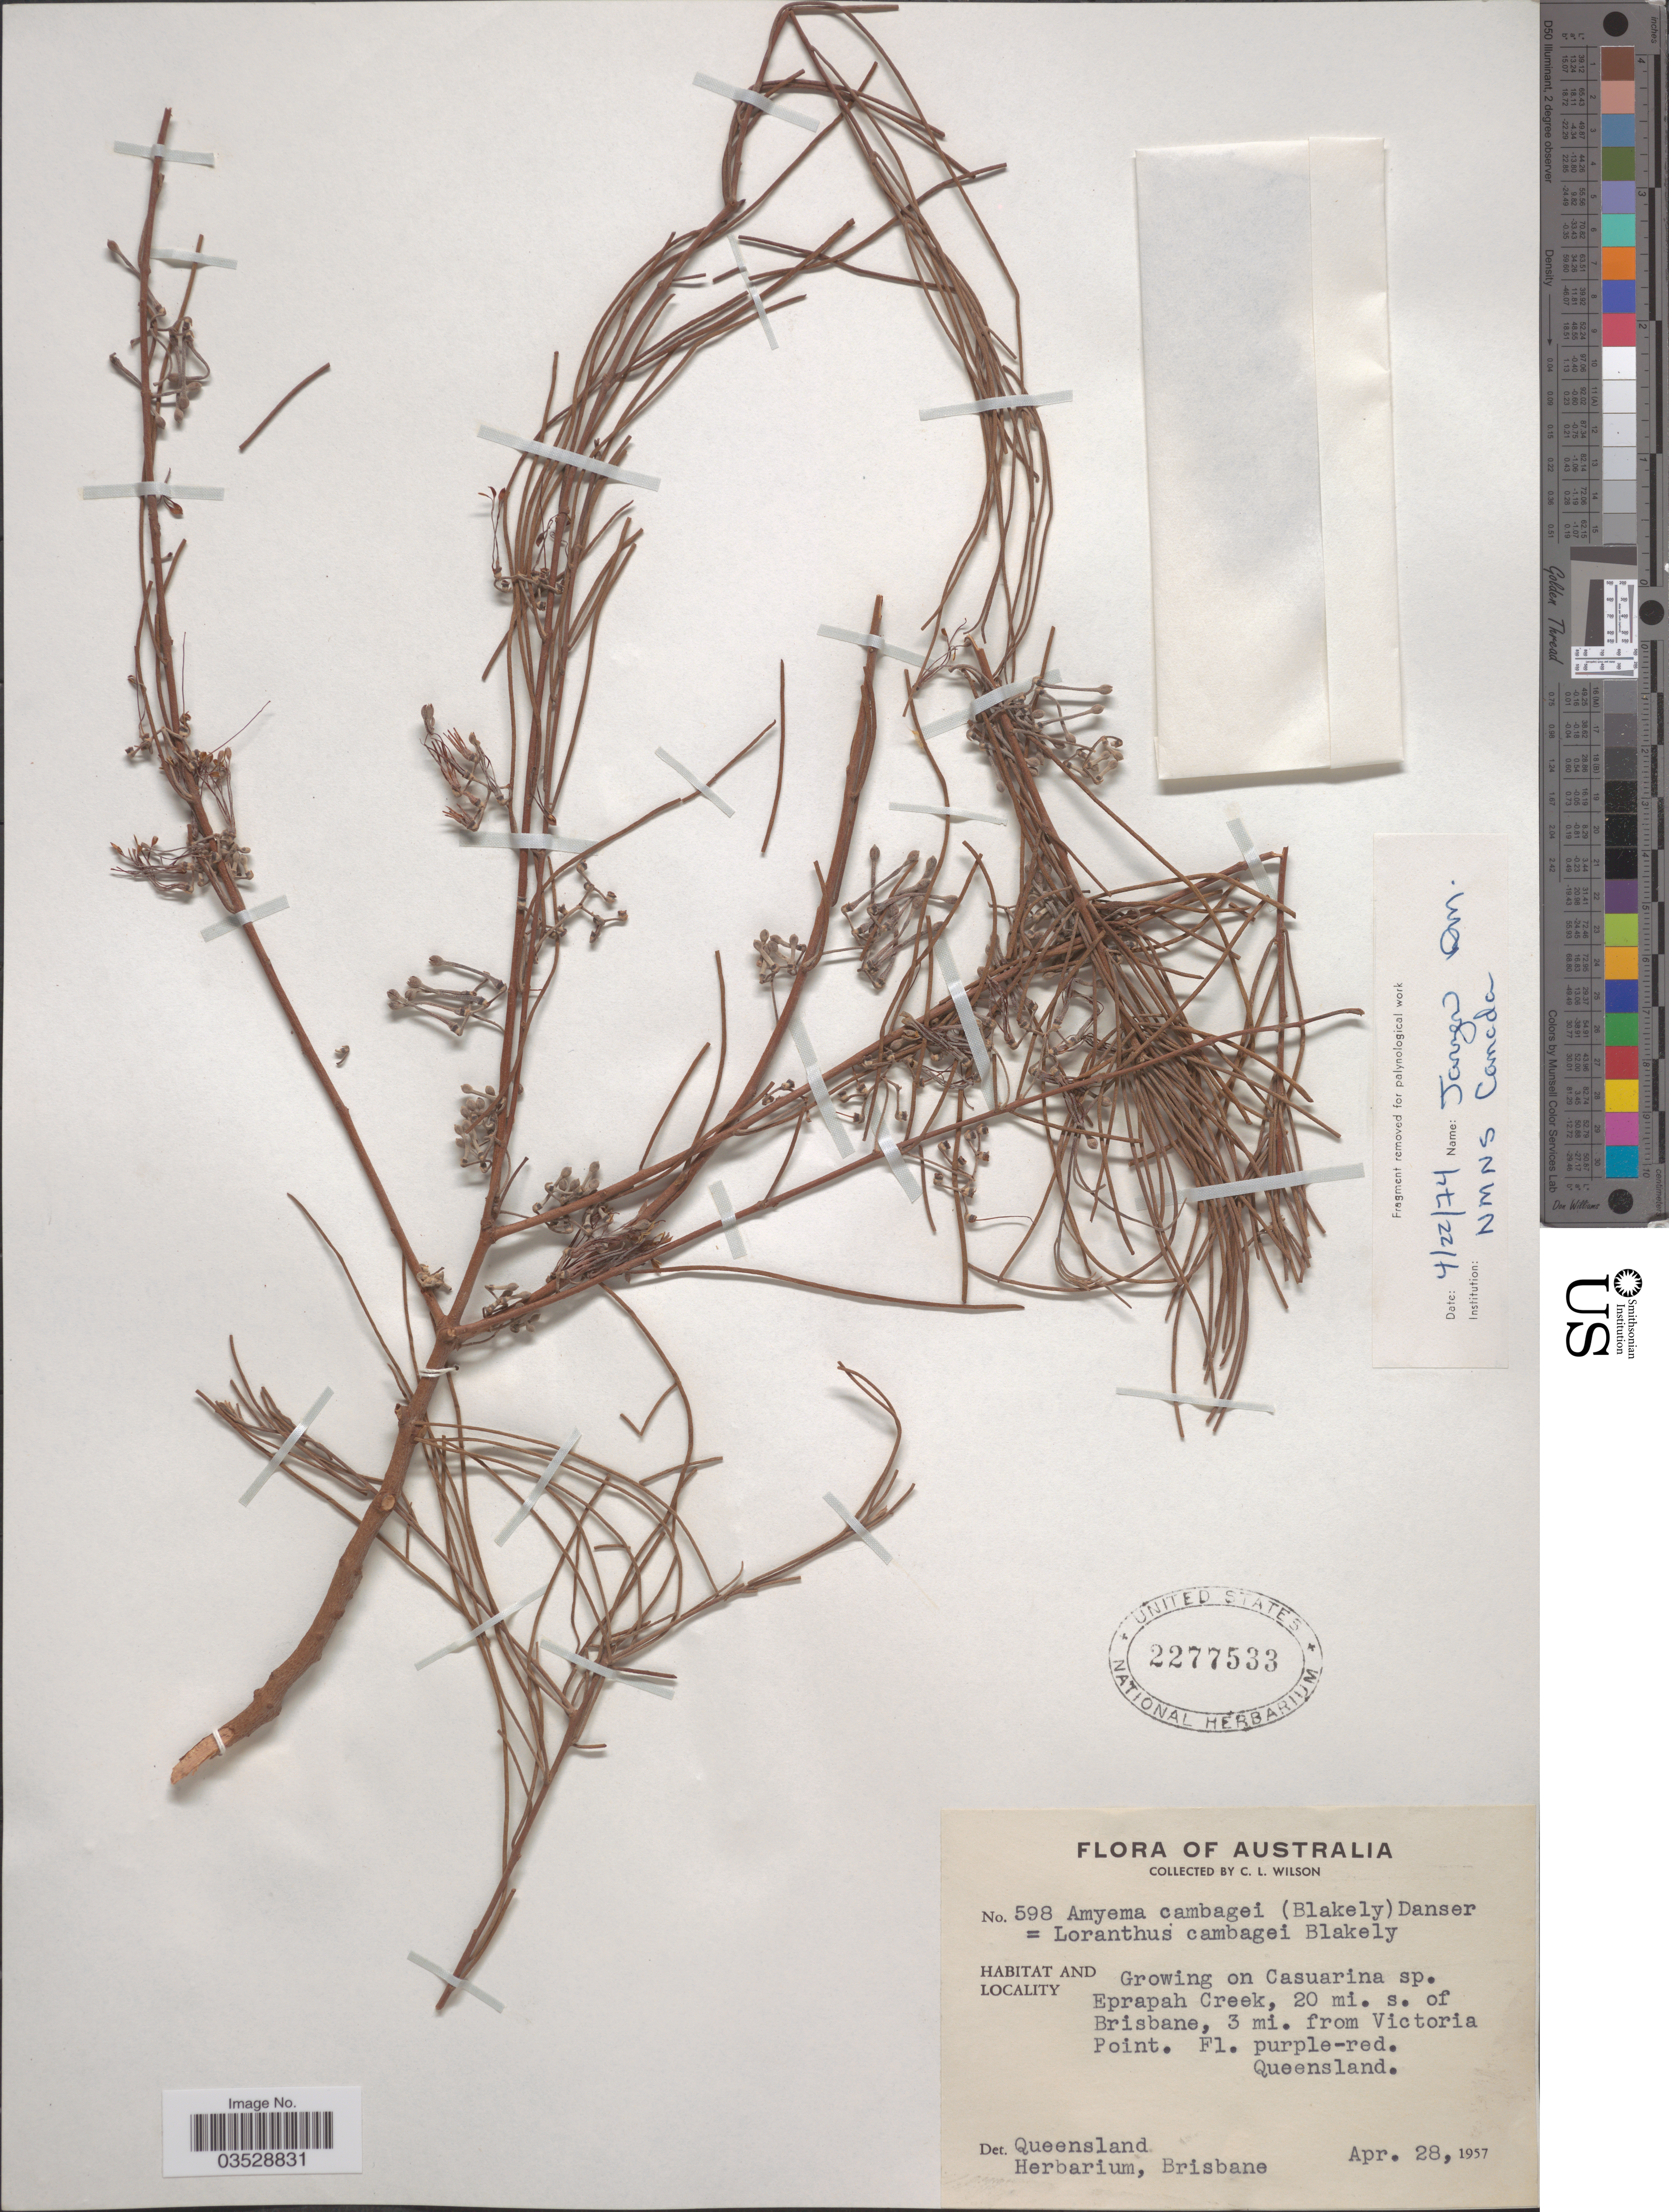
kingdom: Plantae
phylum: Tracheophyta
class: Magnoliopsida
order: Santalales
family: Loranthaceae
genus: Amyema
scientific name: Amyema cambagei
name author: Danser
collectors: C. L. Wilson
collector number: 598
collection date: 1957-04-28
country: Australia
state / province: Queensland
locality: Eprapah Creek, 20 mi. s. of Brisbane, 3 mi. from Victoria Point.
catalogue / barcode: US 2277533